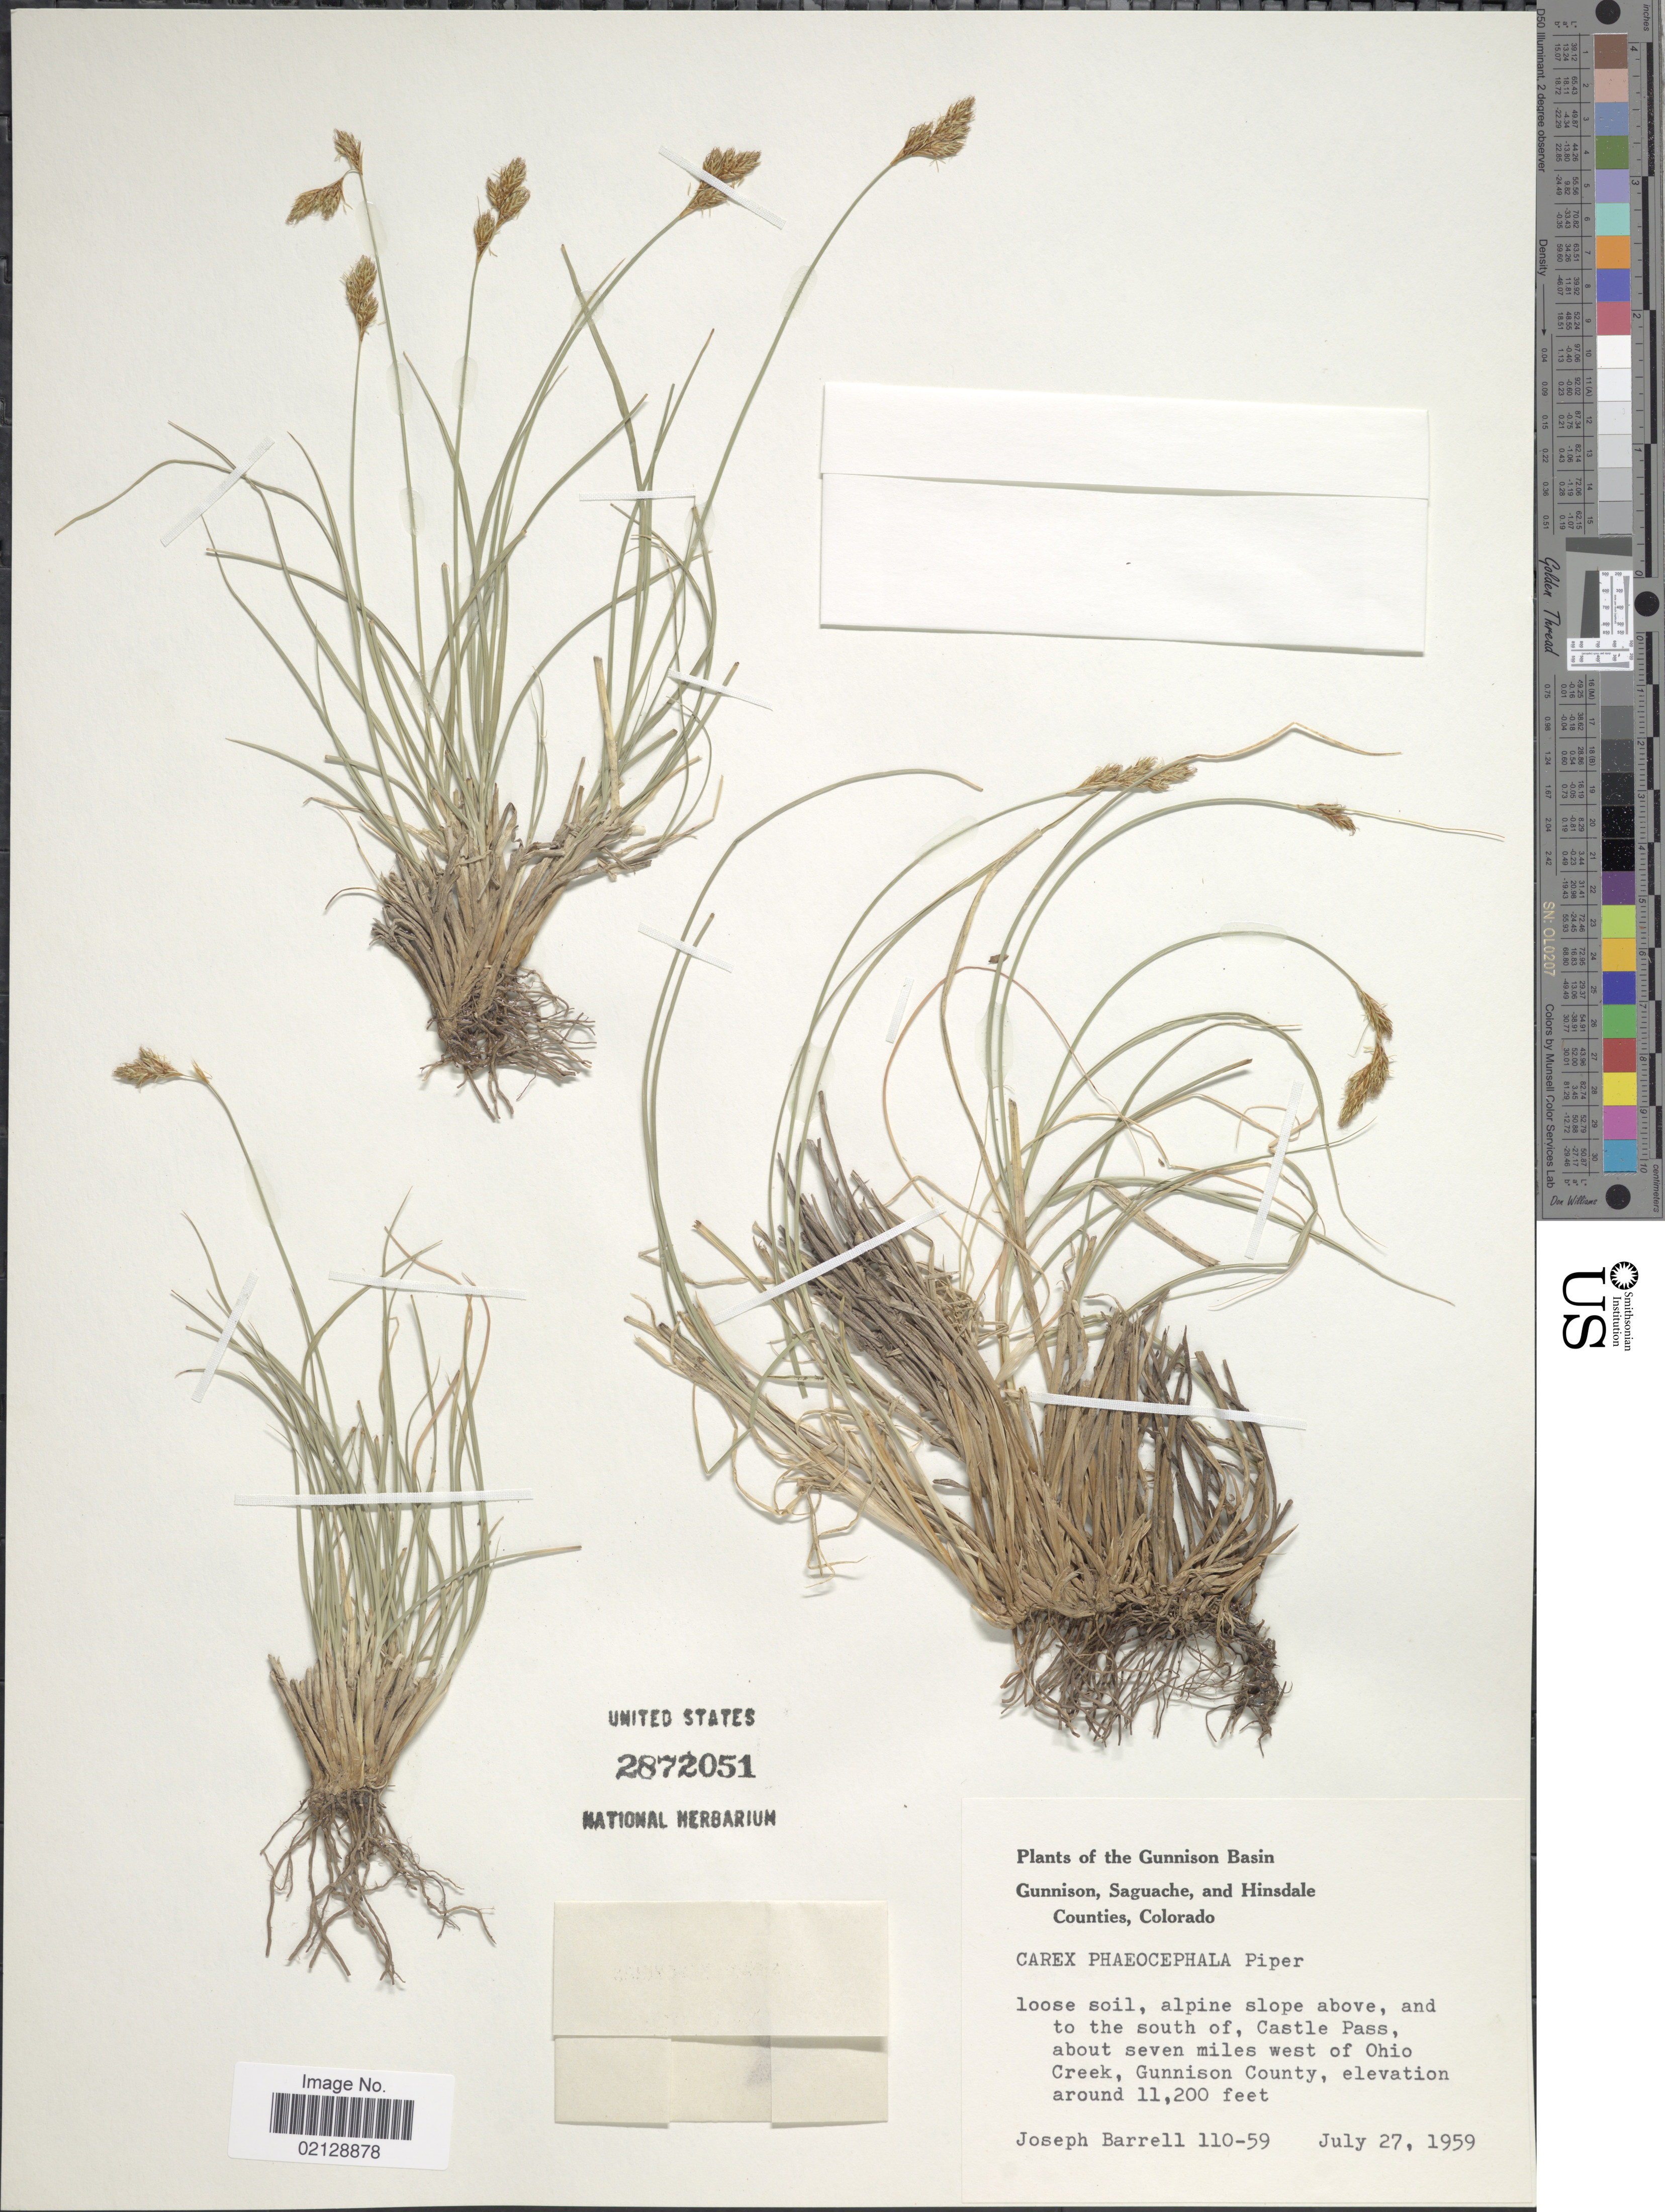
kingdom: Plantae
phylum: Tracheophyta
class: Liliopsida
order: Poales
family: Cyperaceae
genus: Carex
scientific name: Carex phaeocephala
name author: Piper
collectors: J. Barrell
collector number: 110-59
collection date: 1959-07-27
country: United States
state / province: Colorado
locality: The Gunnison Basin, Gunnison, Saguache, and Hinsdale Counties, Colorado, loose soil, alpine slope above, and to the south of, Castle Pass, about seven miles west of Ohio Creek, Gunnison County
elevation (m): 3414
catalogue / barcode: US 2872051